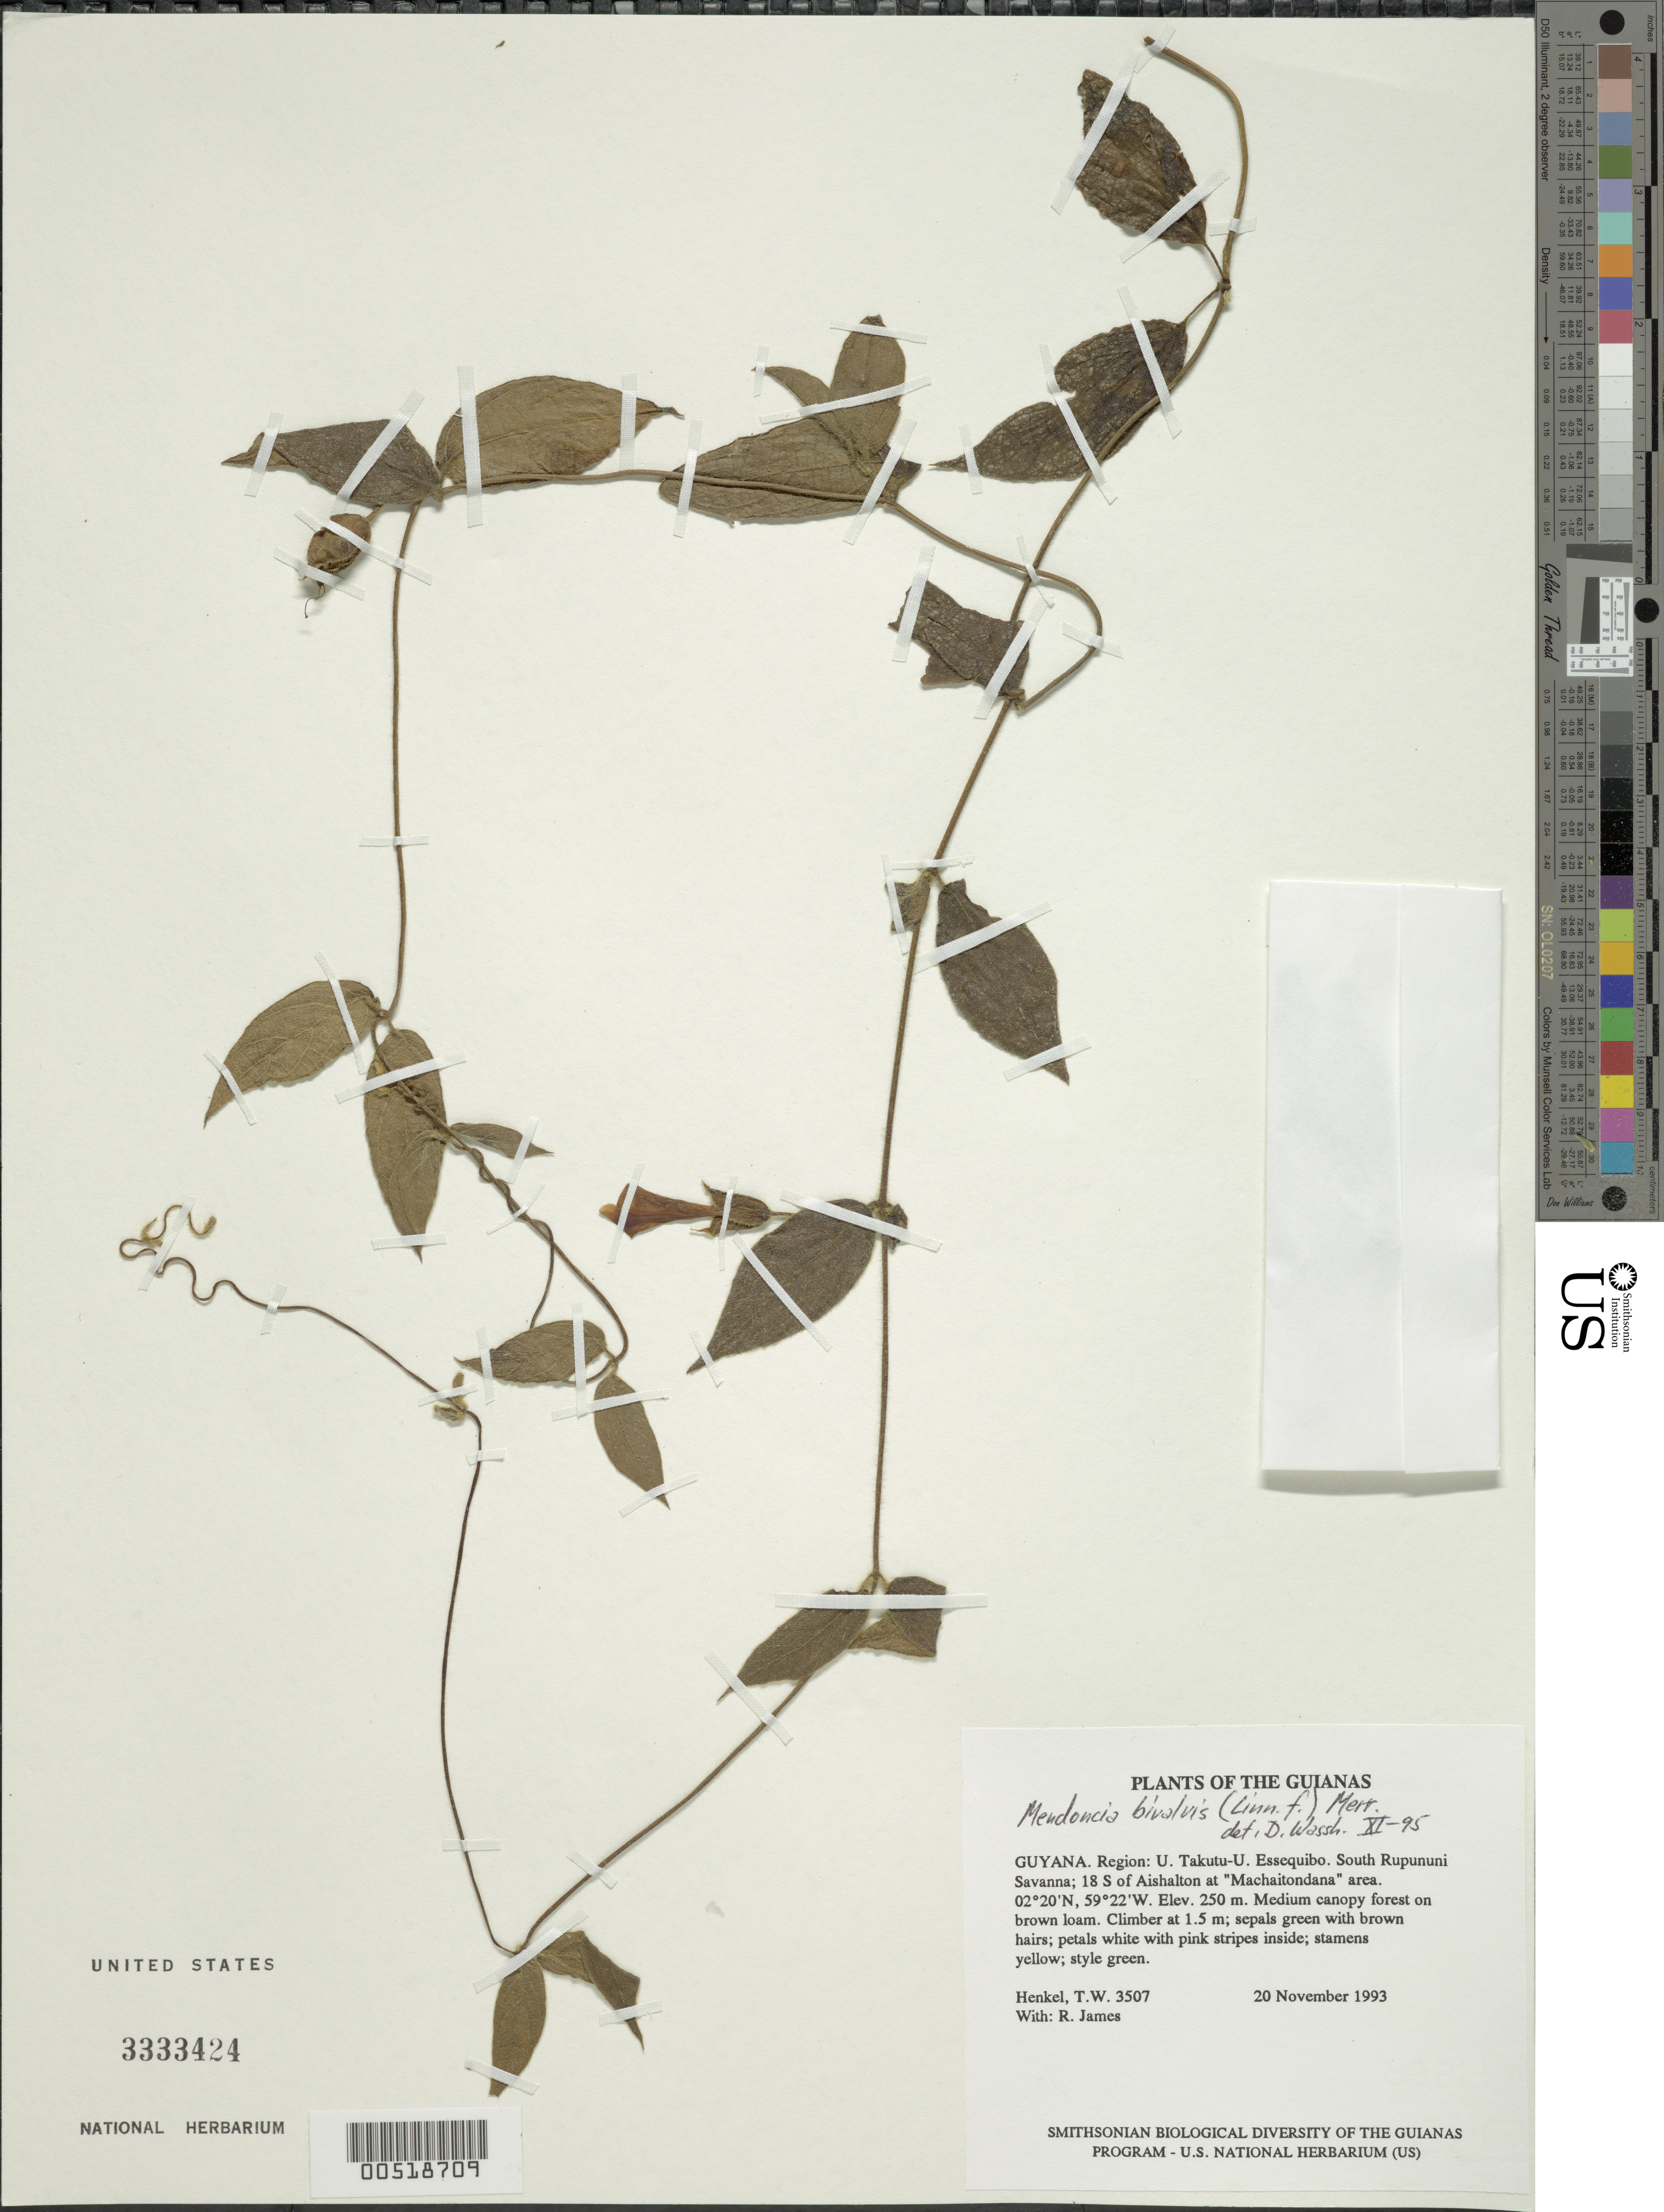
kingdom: Plantae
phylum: Tracheophyta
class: Magnoliopsida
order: Lamiales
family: Acanthaceae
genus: Mendoncia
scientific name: Mendoncia bivalvis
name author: (L. f.) Merr.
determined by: Wasshausen, Dieter C., (BOT), Smithsonian Institution - National Museum of Natural History (UNITED STATES)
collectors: T. Henkel & R. James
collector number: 3507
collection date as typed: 20 November 1993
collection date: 1993-11-20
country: Guyana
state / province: U. Takutu-U. Essequibo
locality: South Rupununi Savanna; 18 S of Aishalton at "Machaitondana" area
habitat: Medium canopy forest on brown loam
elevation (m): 250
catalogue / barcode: US 3333424